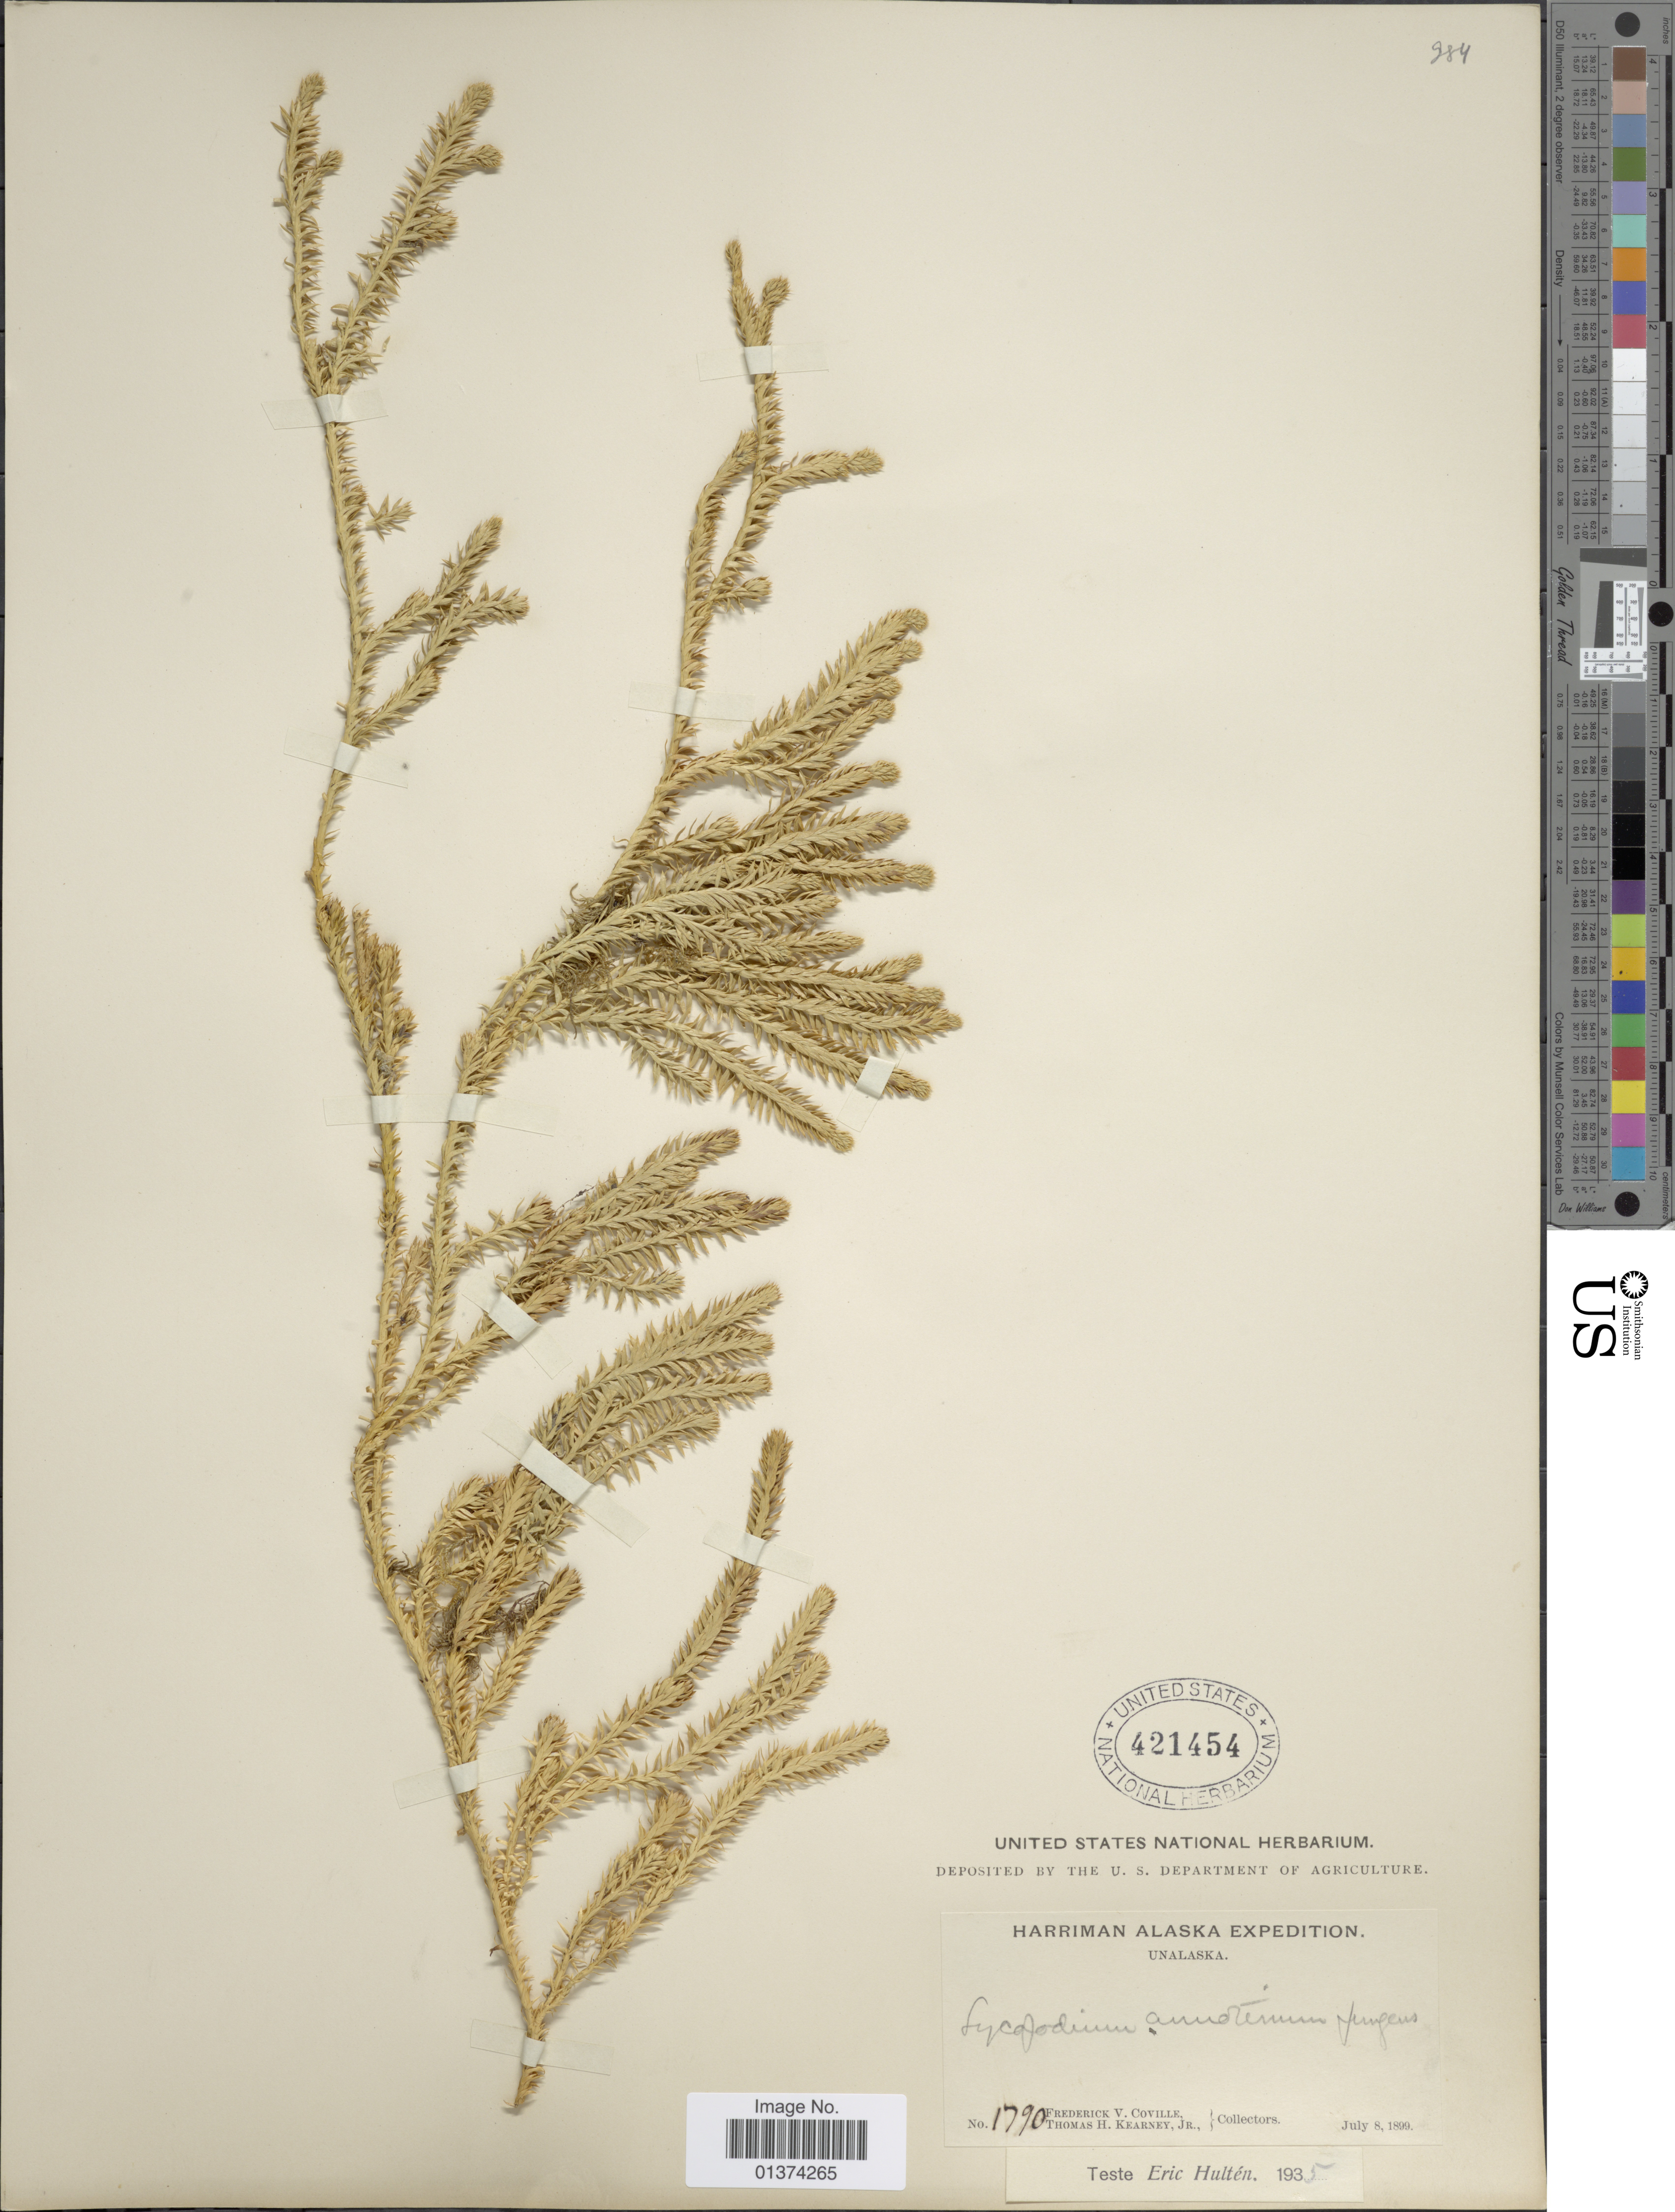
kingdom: Plantae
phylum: Tracheophyta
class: Lycopodiopsida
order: Lycopodiales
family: Lycopodiaceae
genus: Spinulum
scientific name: Spinulum annotinum subsp. annotinum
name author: (L.) A. Haines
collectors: F. V. Coville & T. H. Kearney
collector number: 1790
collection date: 1899-07-08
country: United States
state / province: Alaska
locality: Unalaska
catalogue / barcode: US 421454